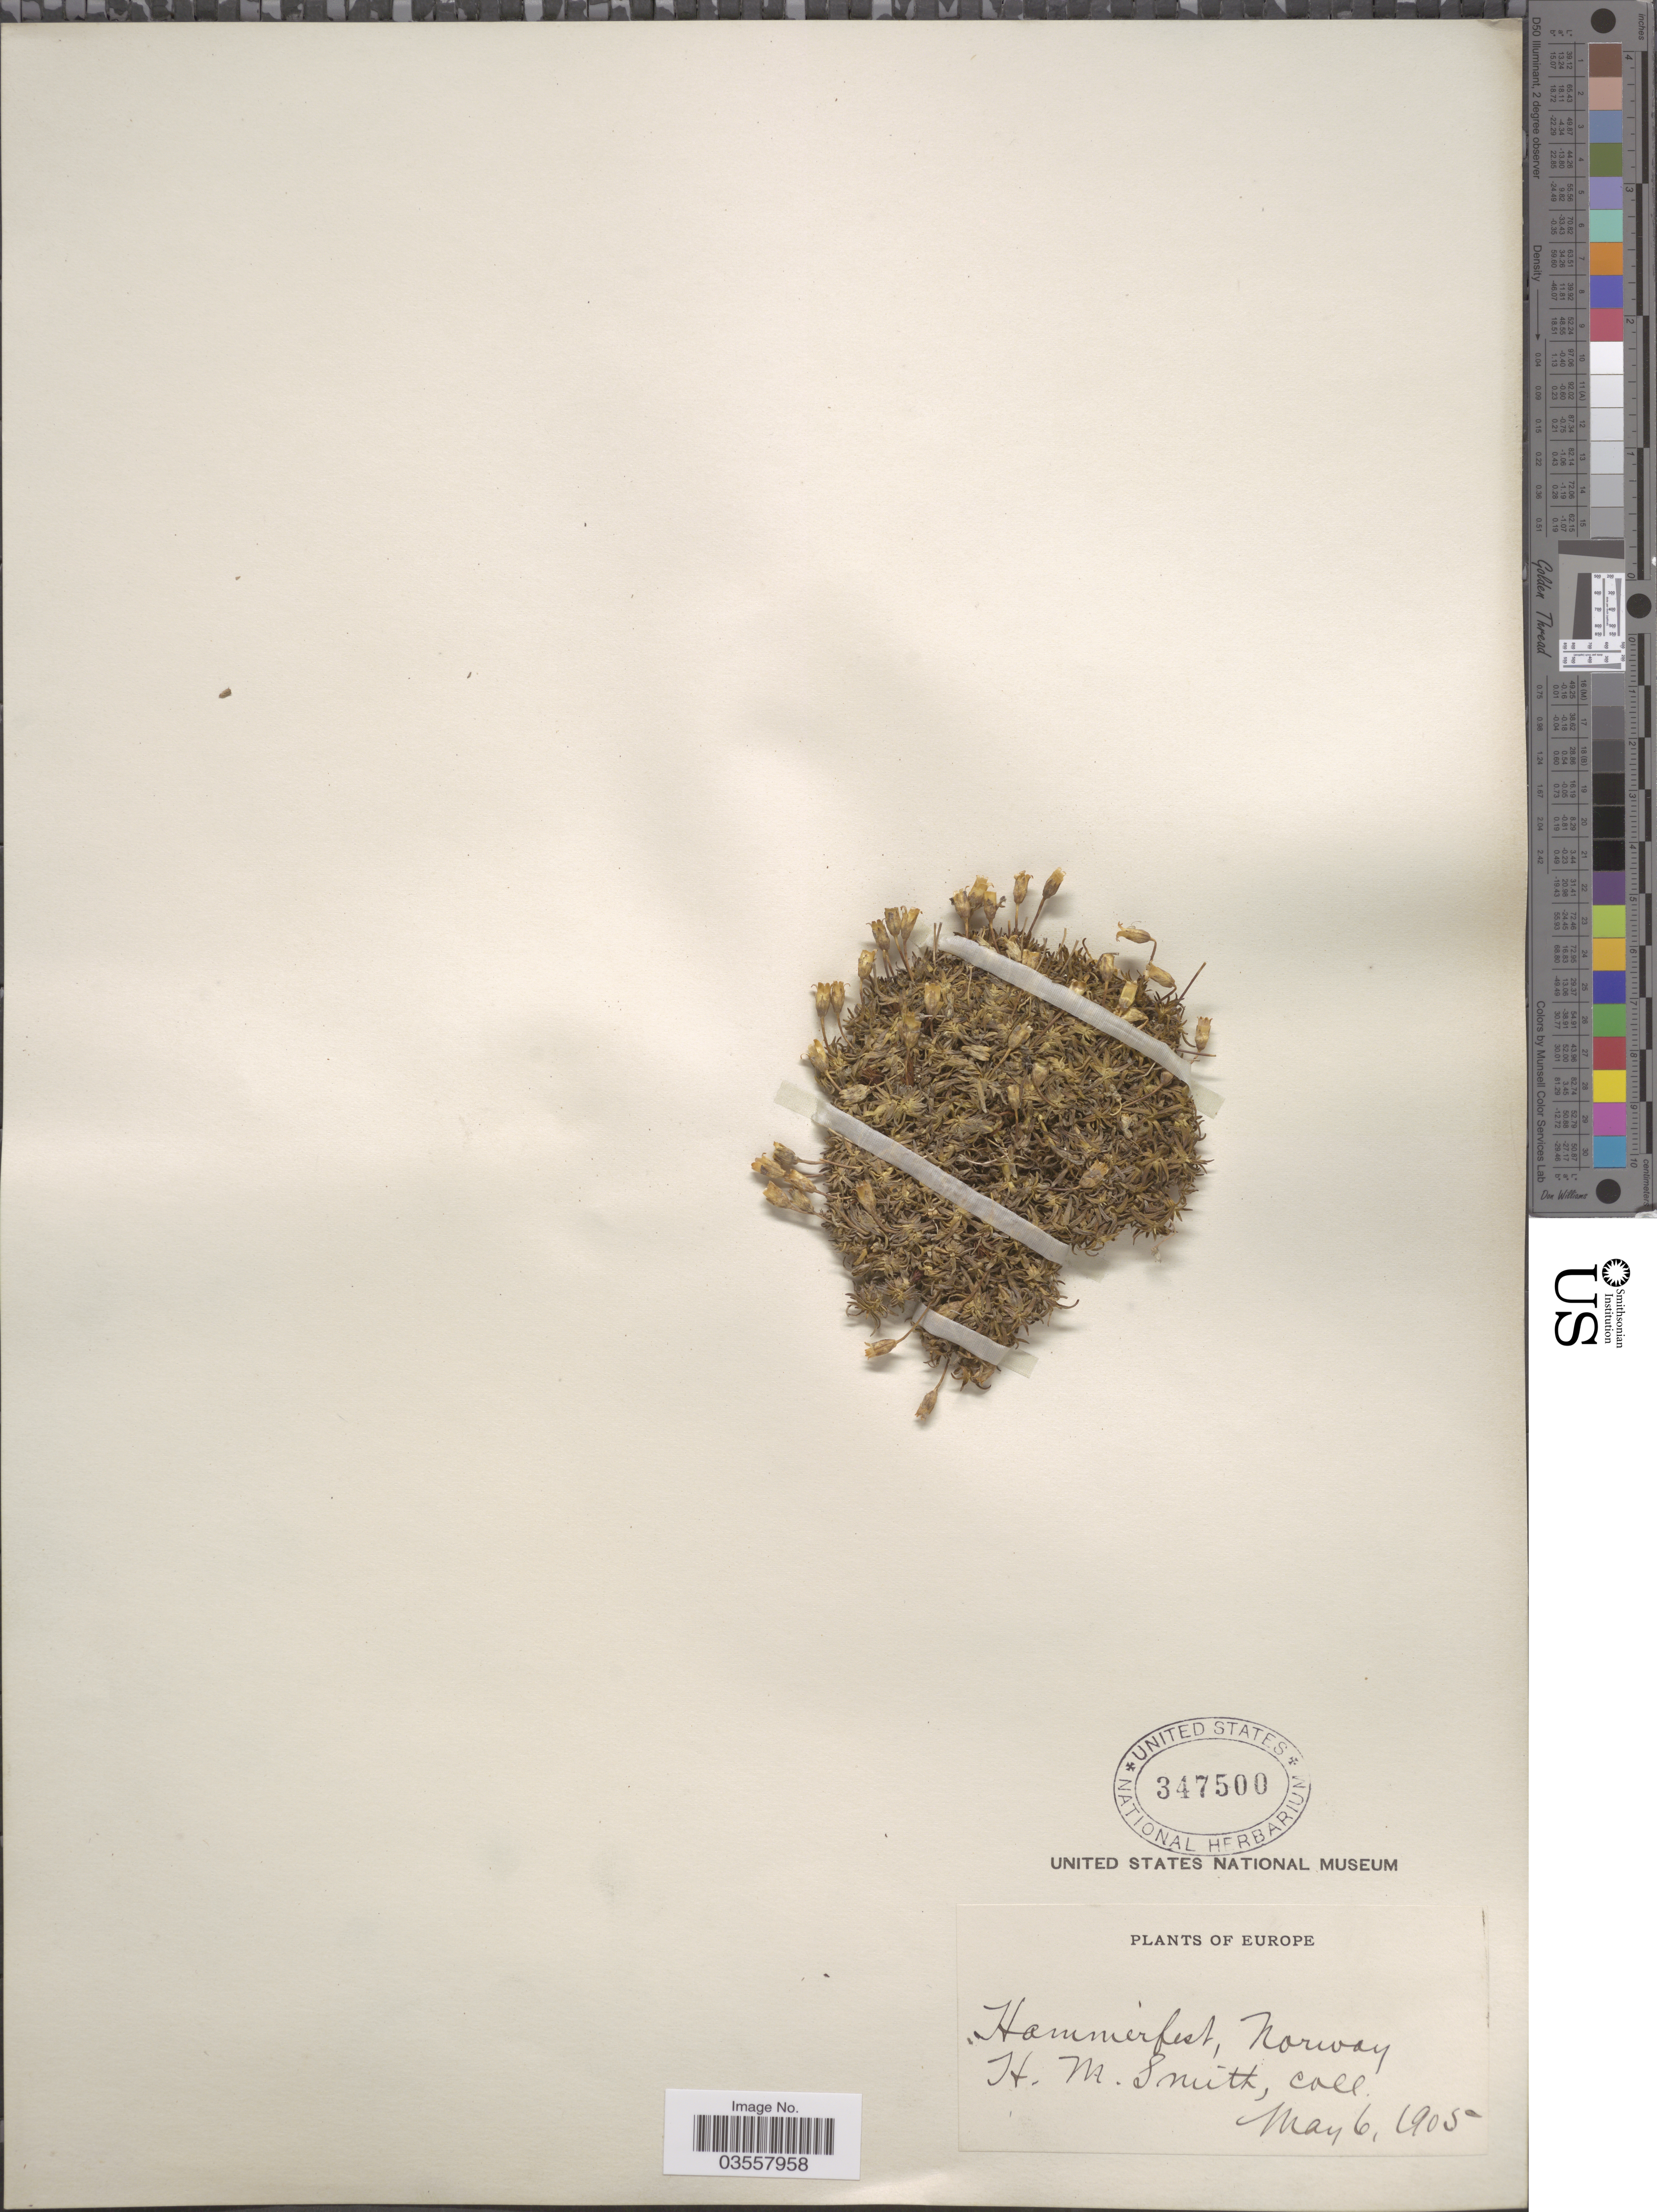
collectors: H. M. Smith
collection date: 1905-05-06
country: Norway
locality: Hammerfest.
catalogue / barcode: US 347500